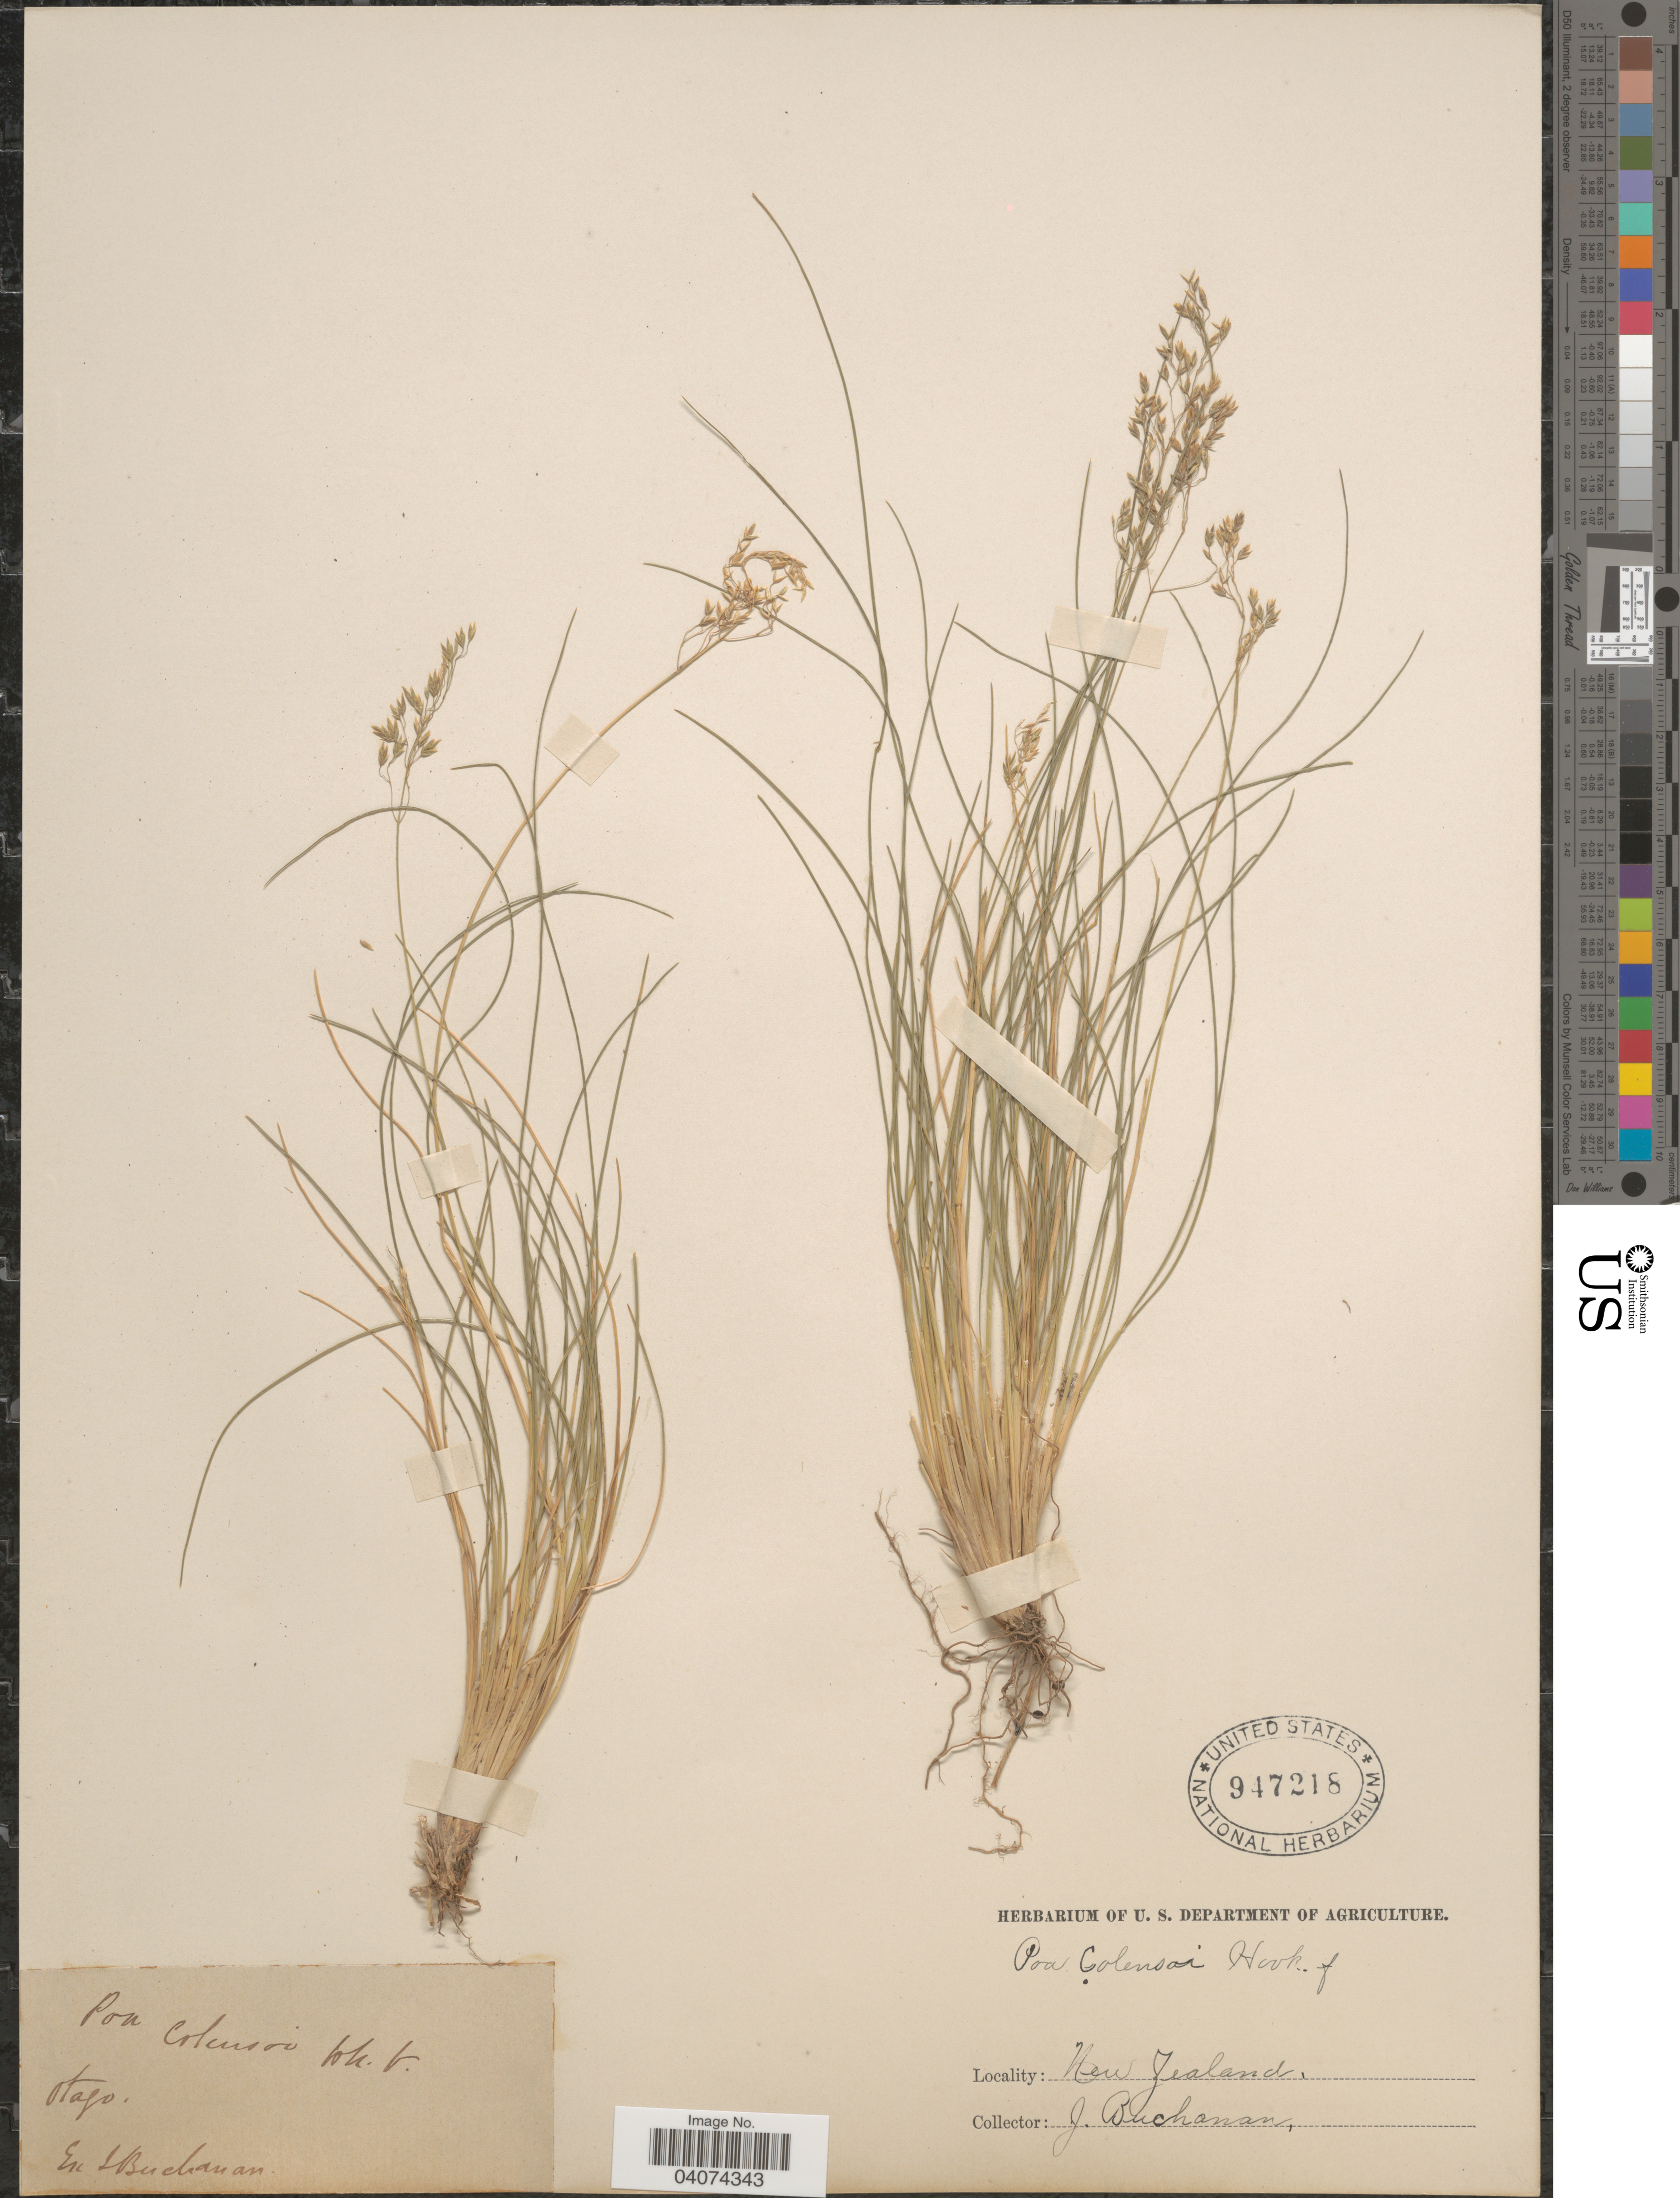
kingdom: Plantae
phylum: Tracheophyta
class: Liliopsida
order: Poales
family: Poaceae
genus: Poa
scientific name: Poa colensoi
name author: Hook. f.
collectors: J. Buchanan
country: New Zealand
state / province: Otago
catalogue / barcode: US 947218